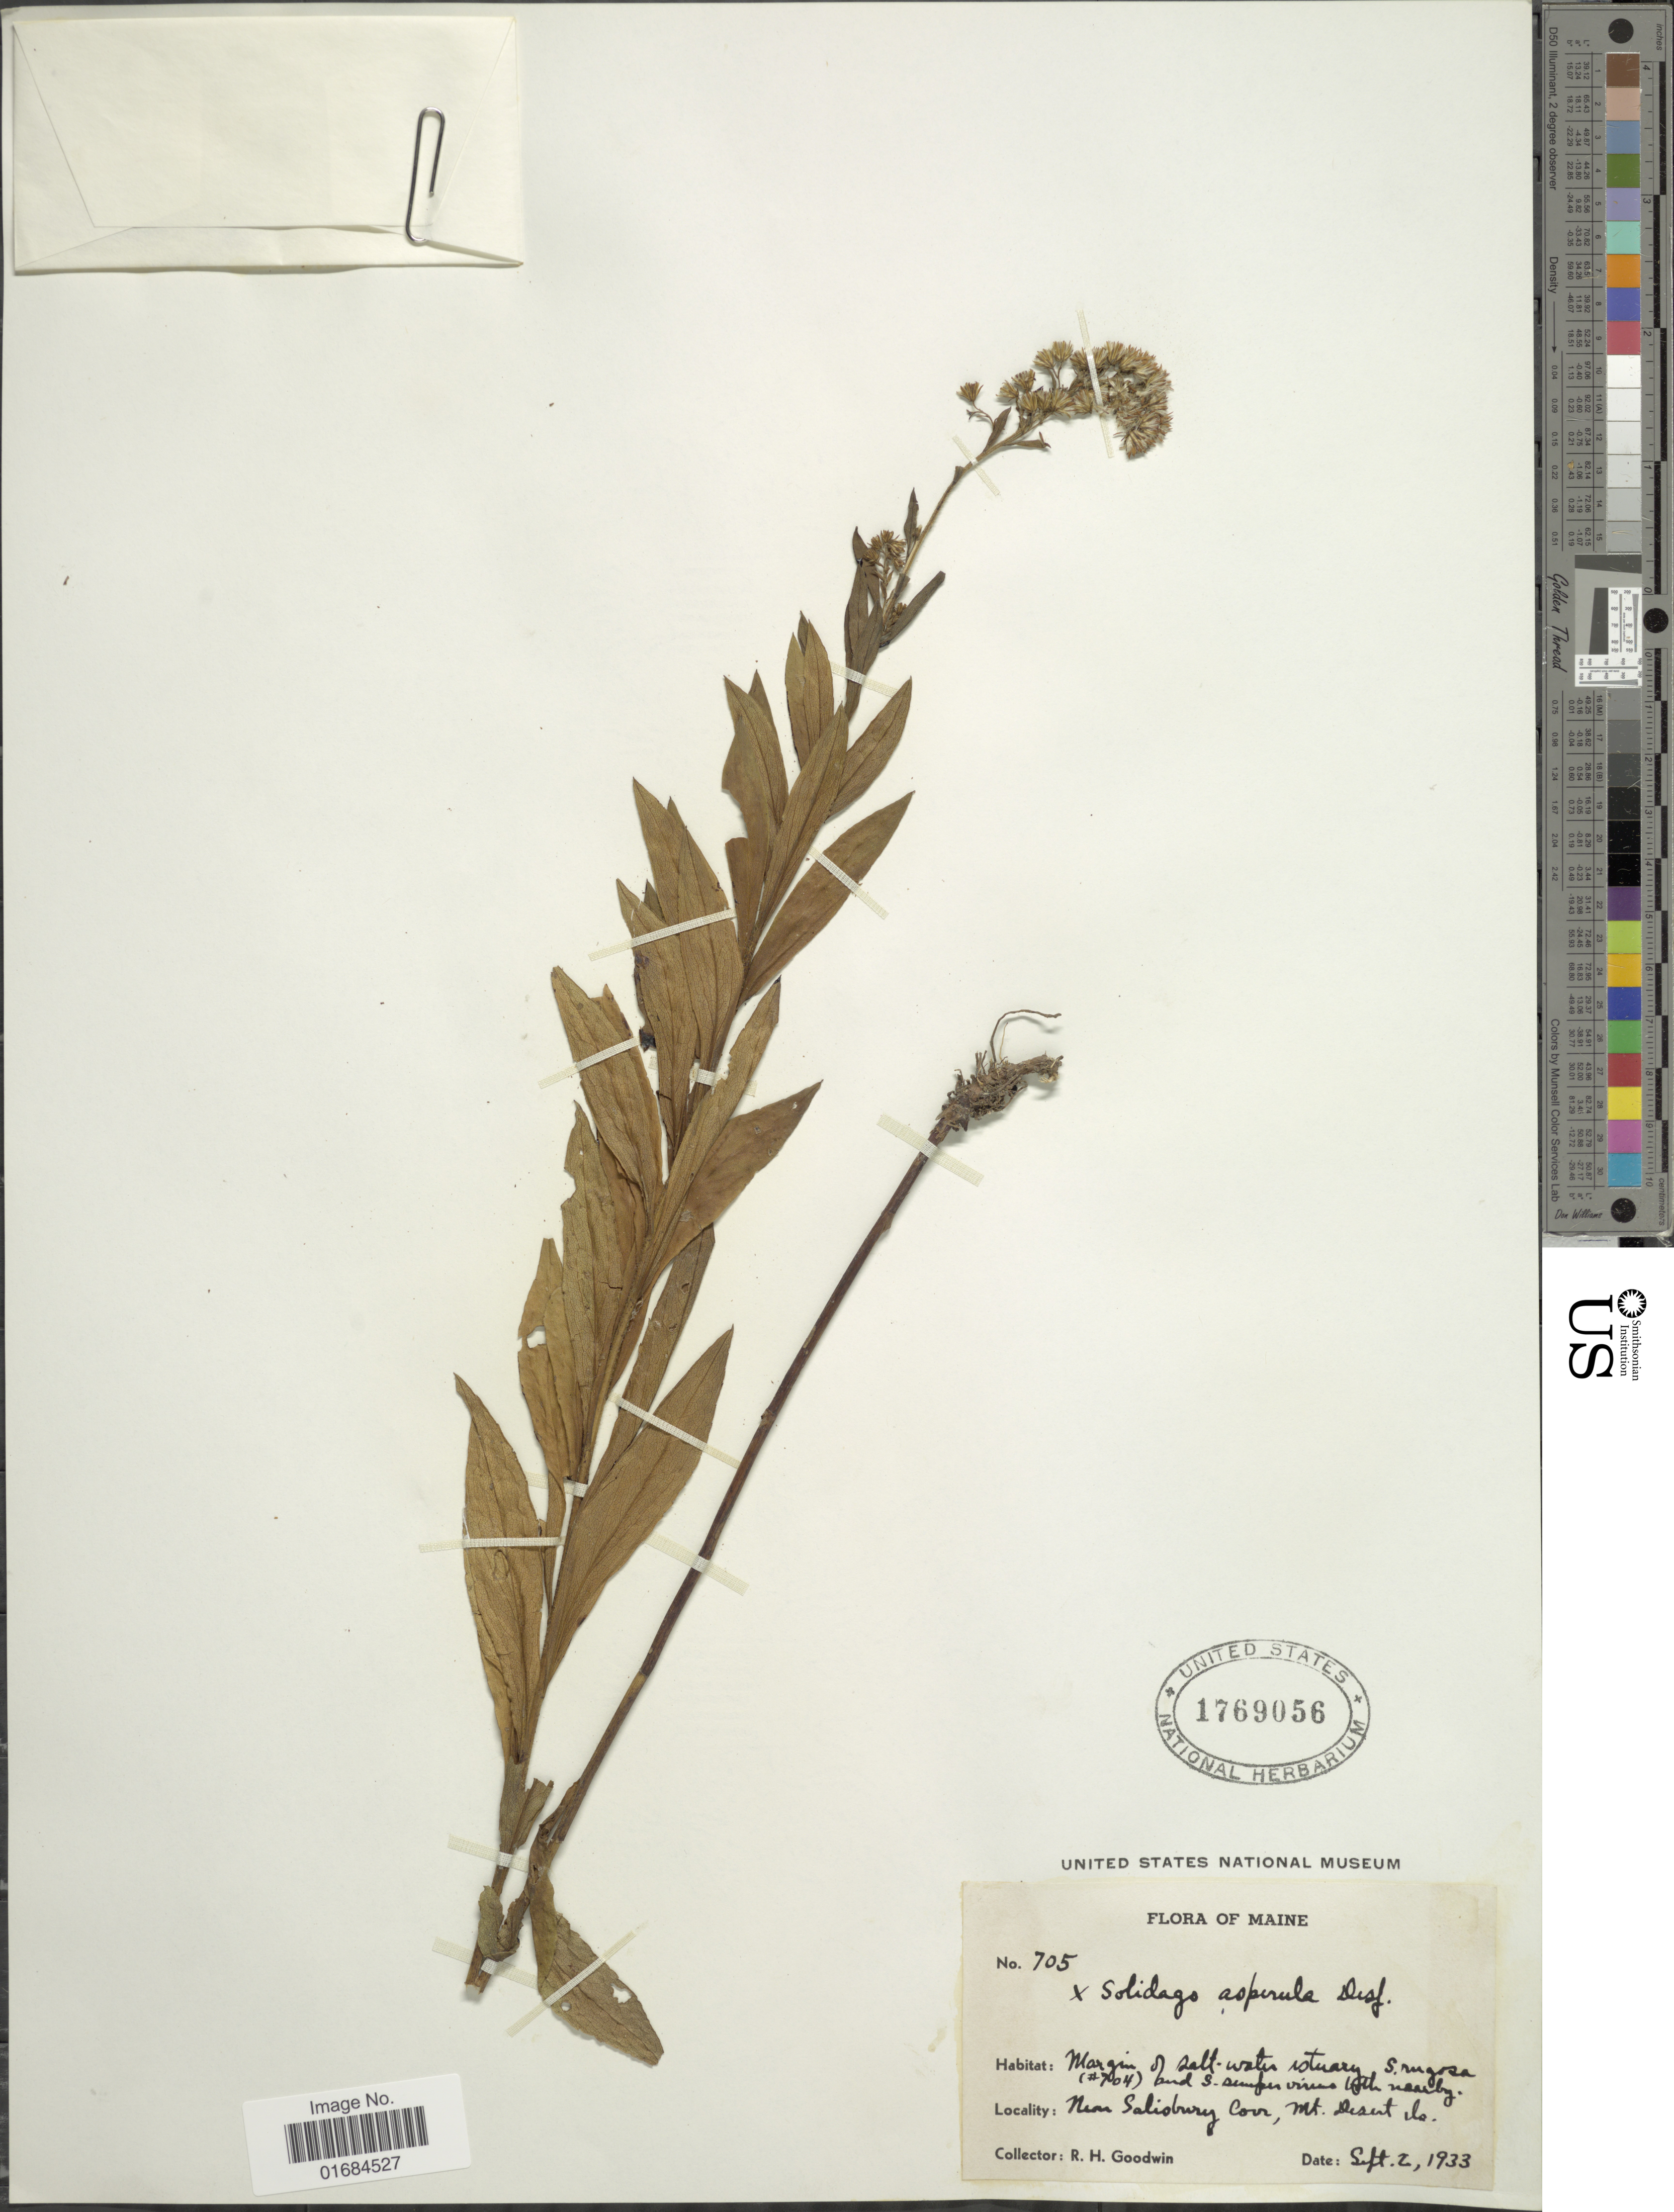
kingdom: Plantae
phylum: Tracheophyta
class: Magnoliopsida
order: Asterales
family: Asteraceae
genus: Solidago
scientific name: Solidago x asperula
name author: Desf.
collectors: R. Goodwin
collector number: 705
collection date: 1933-09-02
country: United States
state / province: Maine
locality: Margin of Salt water istuary S, rugosa ( #704 ) and S Semper Virnus nearby, New Salidsbury Coe, Mt Desert Isl.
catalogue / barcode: US 1769056